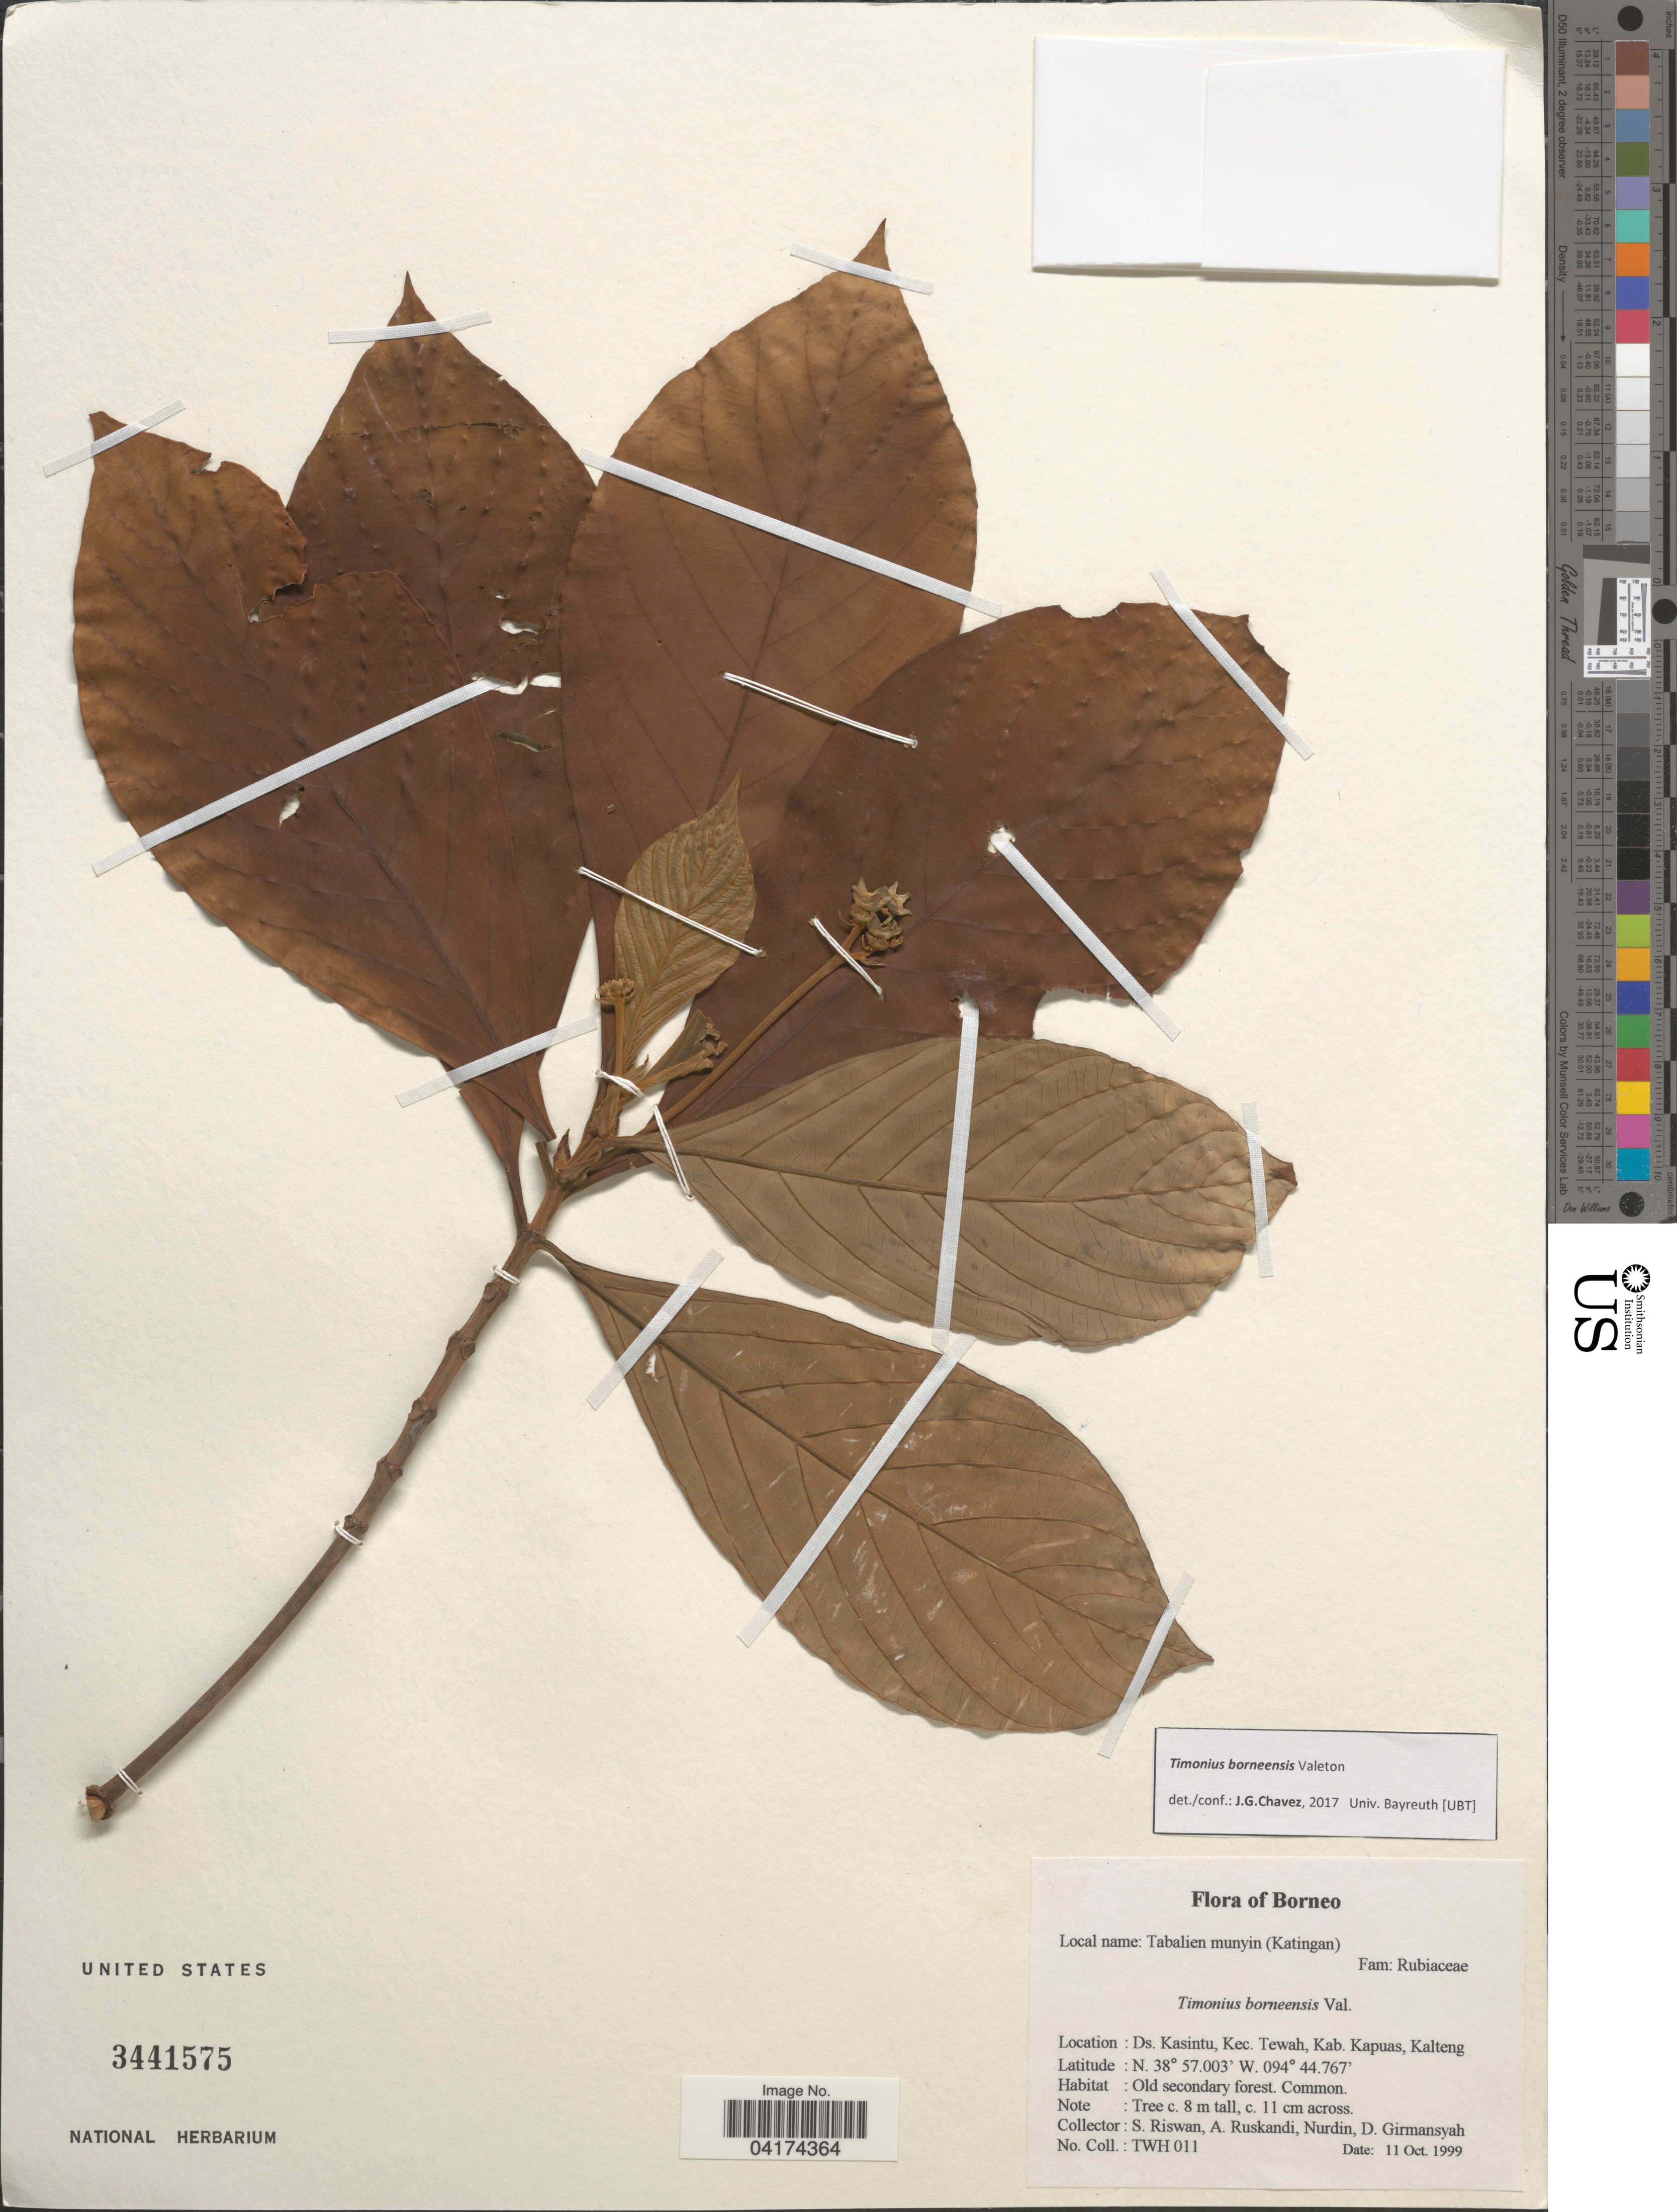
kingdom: Plantae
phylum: Tracheophyta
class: Magnoliopsida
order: Gentianales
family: Rubiaceae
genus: Timonius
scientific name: Timonius borneensis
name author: Valeton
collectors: S. Riswan, A. Ruskandi, Nurdin, D. & D. Girmansyah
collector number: TWH011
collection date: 1999-10-11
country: Indonesia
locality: Borneo. Ds. Kasintu, KEc. Tewah, Kab. Kapuas, Kalteng.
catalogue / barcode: US 3441575